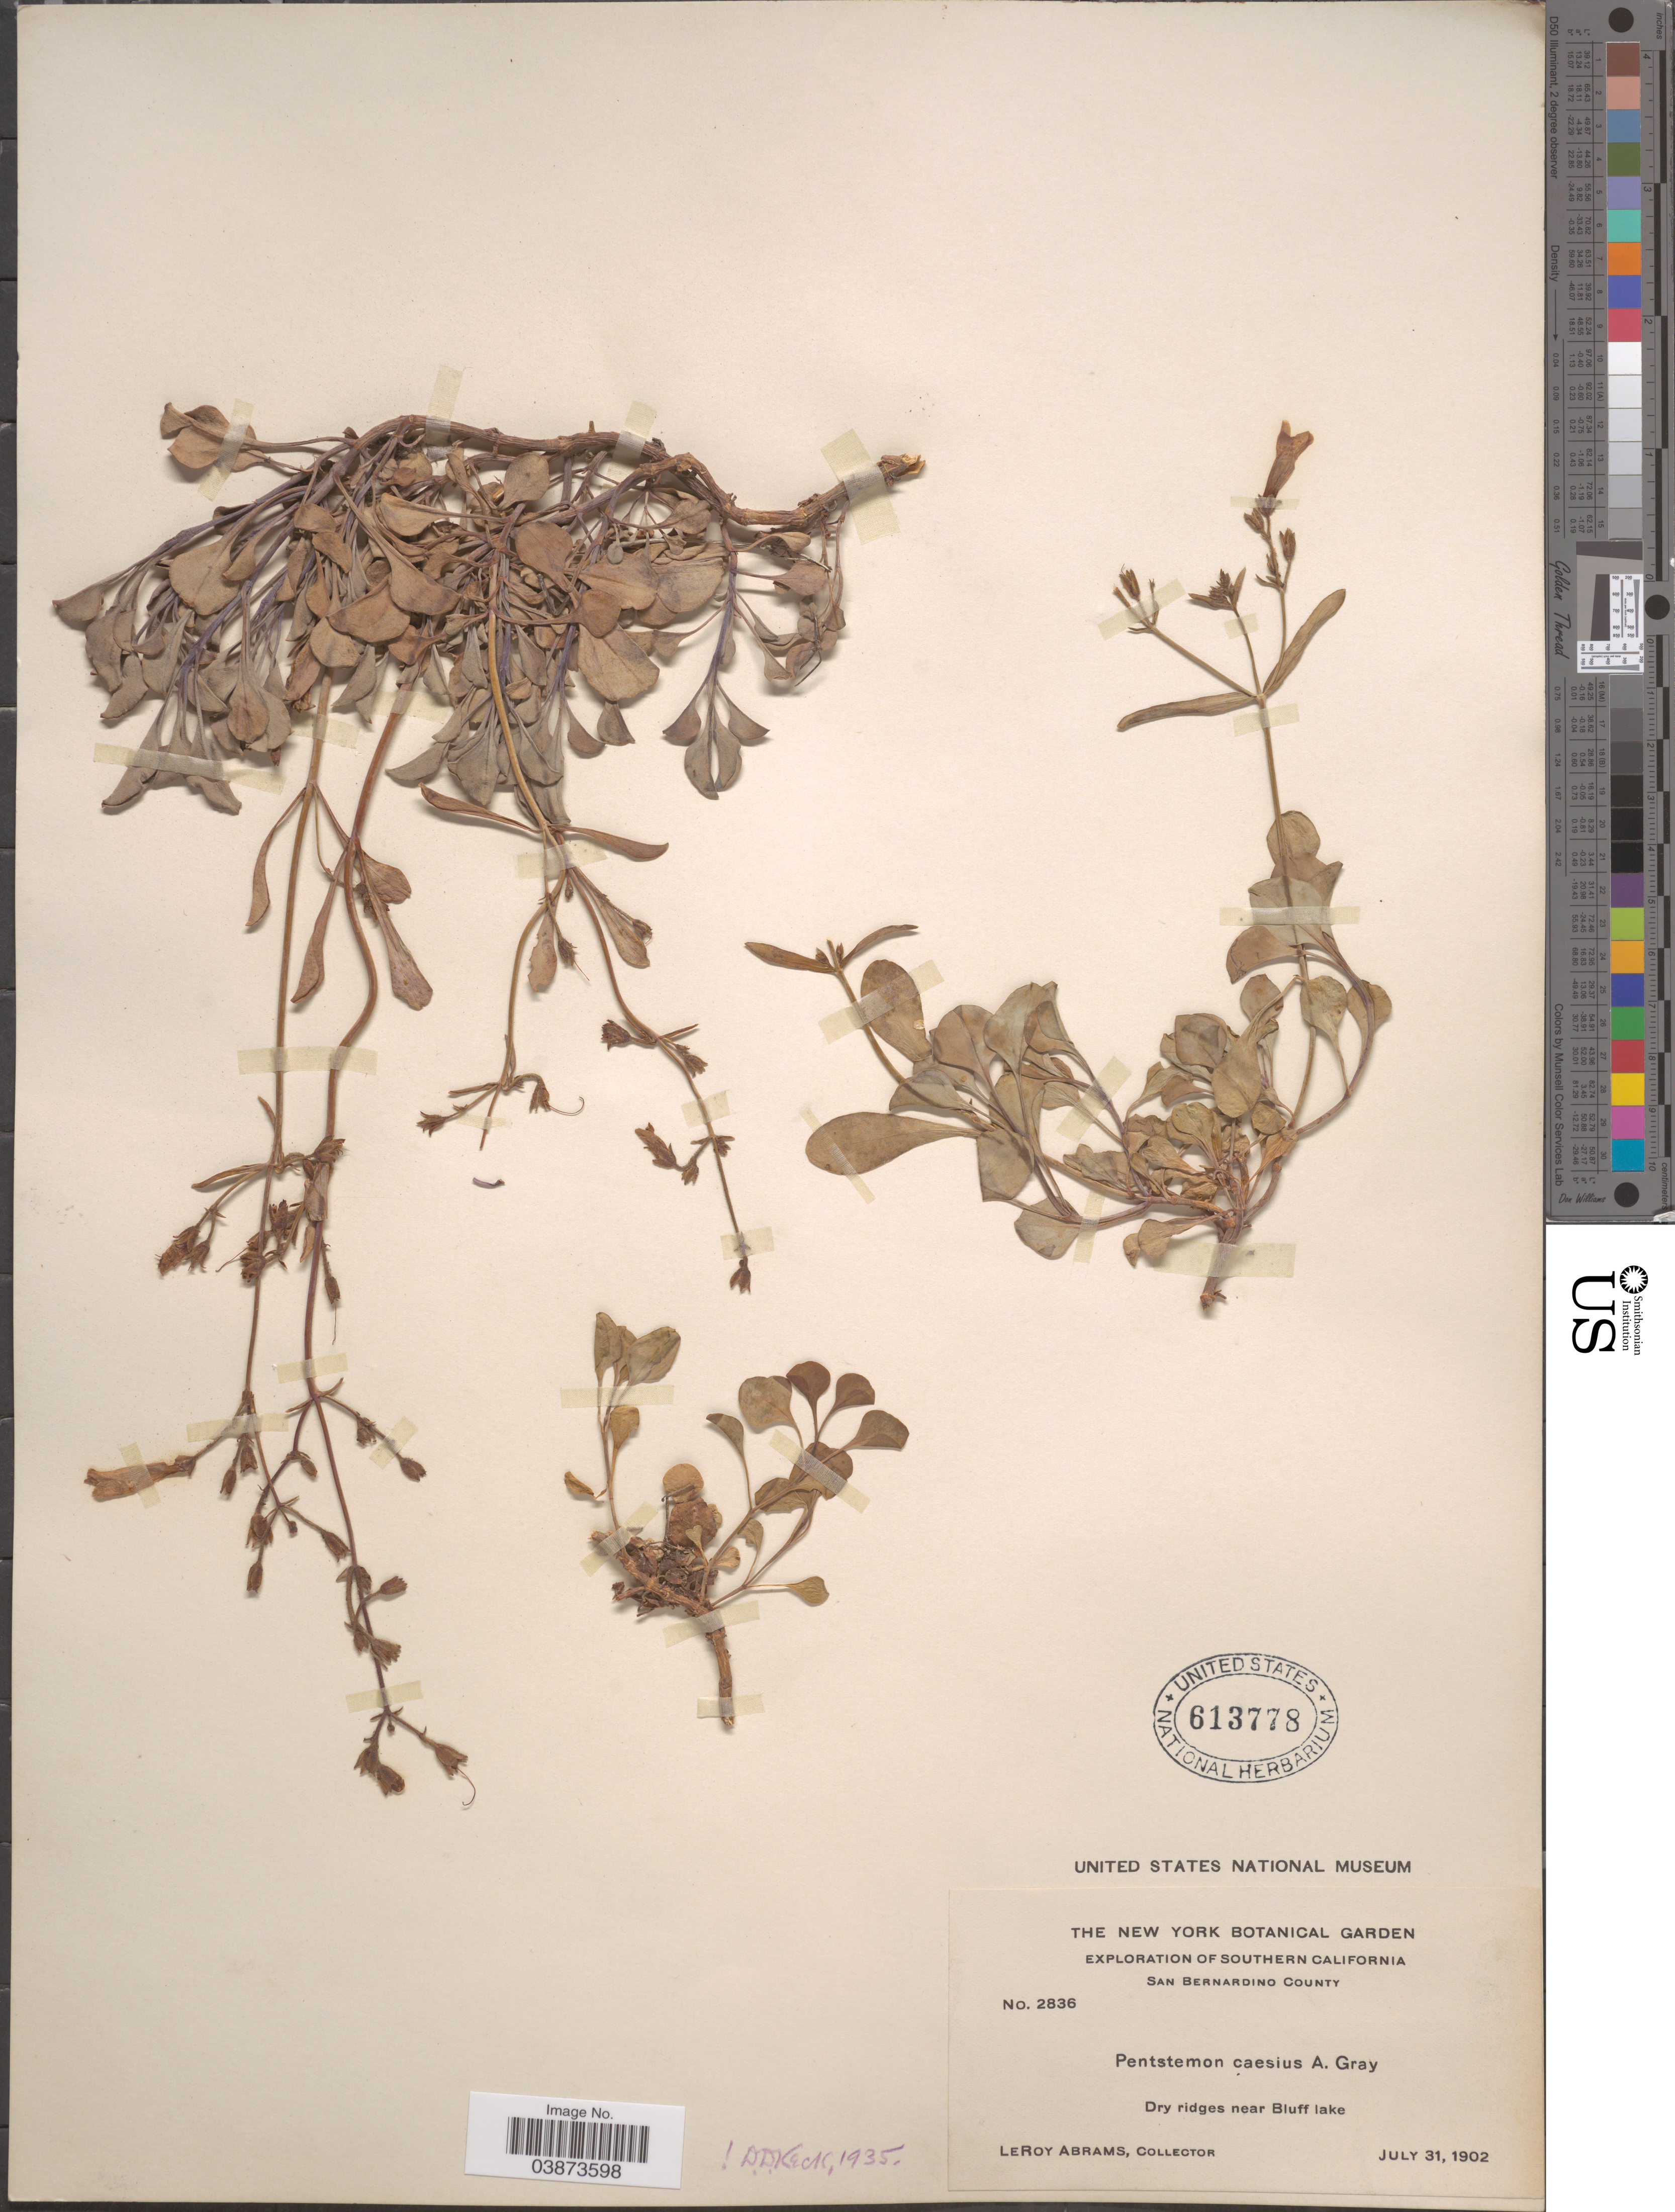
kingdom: Plantae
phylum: Tracheophyta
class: Magnoliopsida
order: Lamiales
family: Plantaginaceae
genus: Penstemon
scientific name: Penstemon caesius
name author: A. Gray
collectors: L. Abrams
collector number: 2836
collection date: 1902-07-31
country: United States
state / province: California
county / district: San Bernardino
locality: Southern California. San Bernardino County. Bluff lake.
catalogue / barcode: US 613778